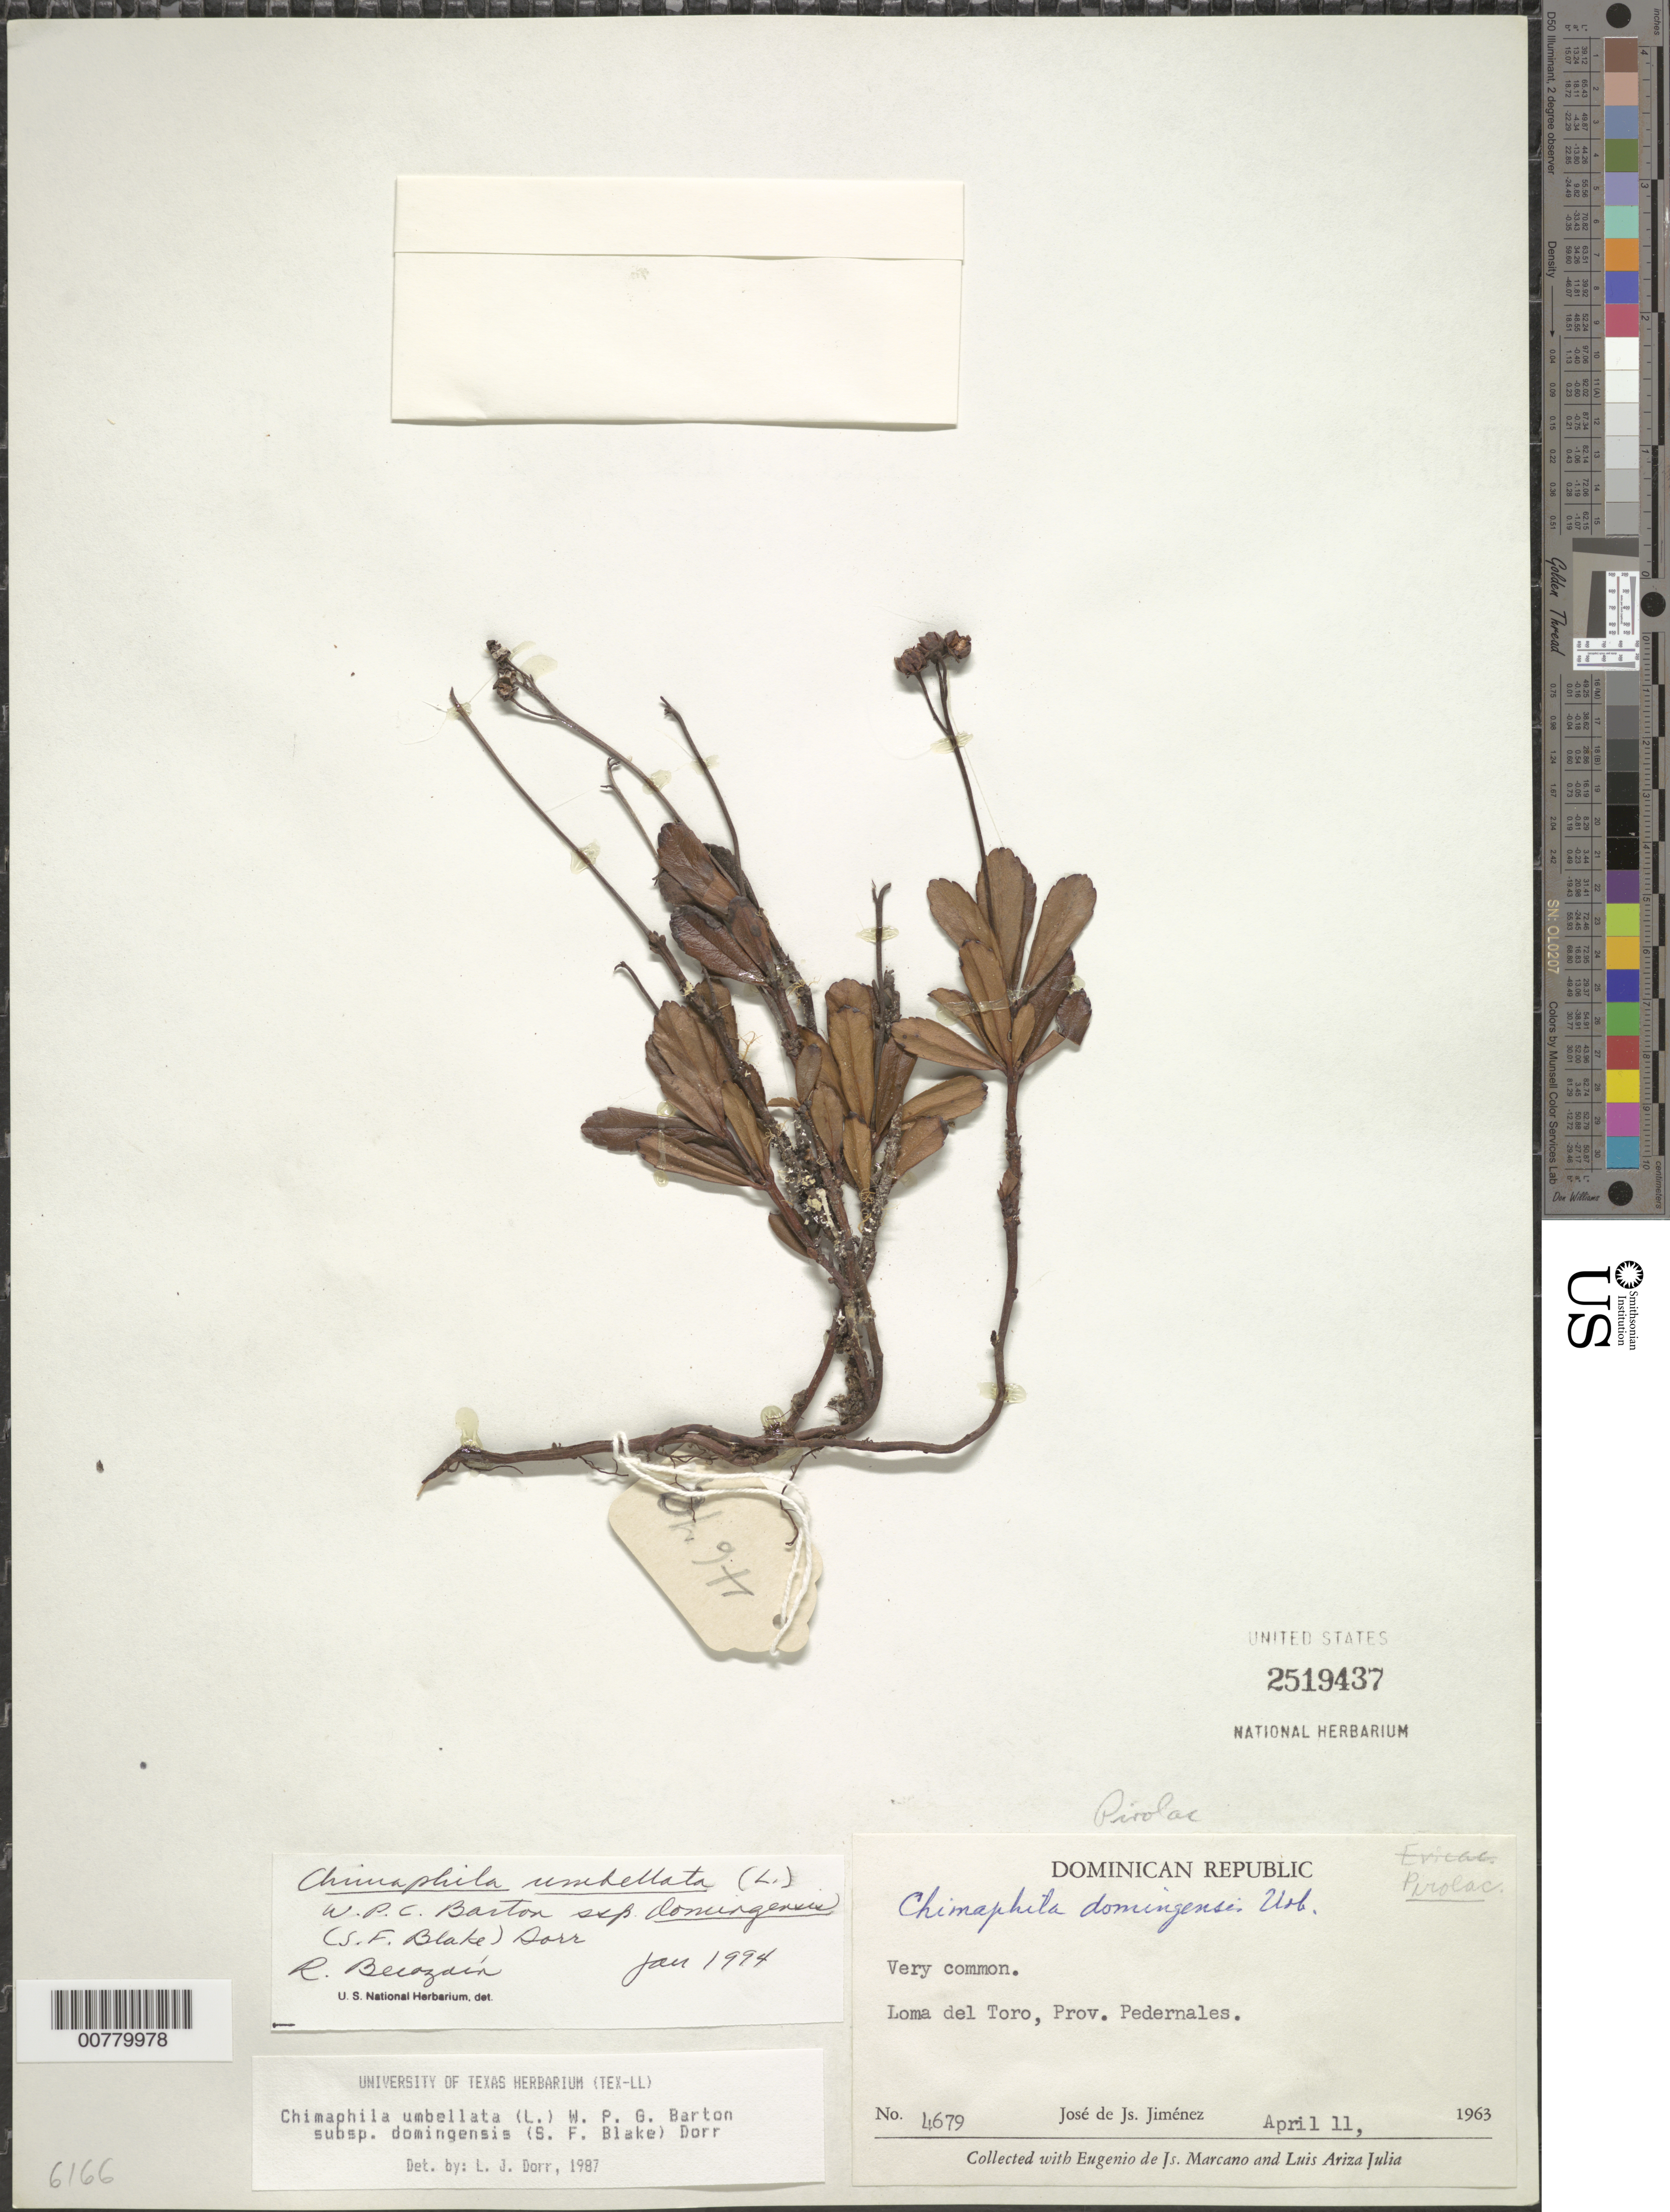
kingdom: Plantae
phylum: Tracheophyta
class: Magnoliopsida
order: Ericales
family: Ericaceae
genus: Chimaphila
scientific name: Chimaphila umbellata subsp. domingensis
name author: (S.F. Blake) Dorr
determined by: Berozain, R.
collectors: E. J. Marcano F. & L. Ariza-Julia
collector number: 4679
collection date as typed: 11 Apr 1963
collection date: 1963-04-11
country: Dominican Republic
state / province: Pedernales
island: Hispaniola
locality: Loma del Toro.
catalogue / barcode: US 2519437